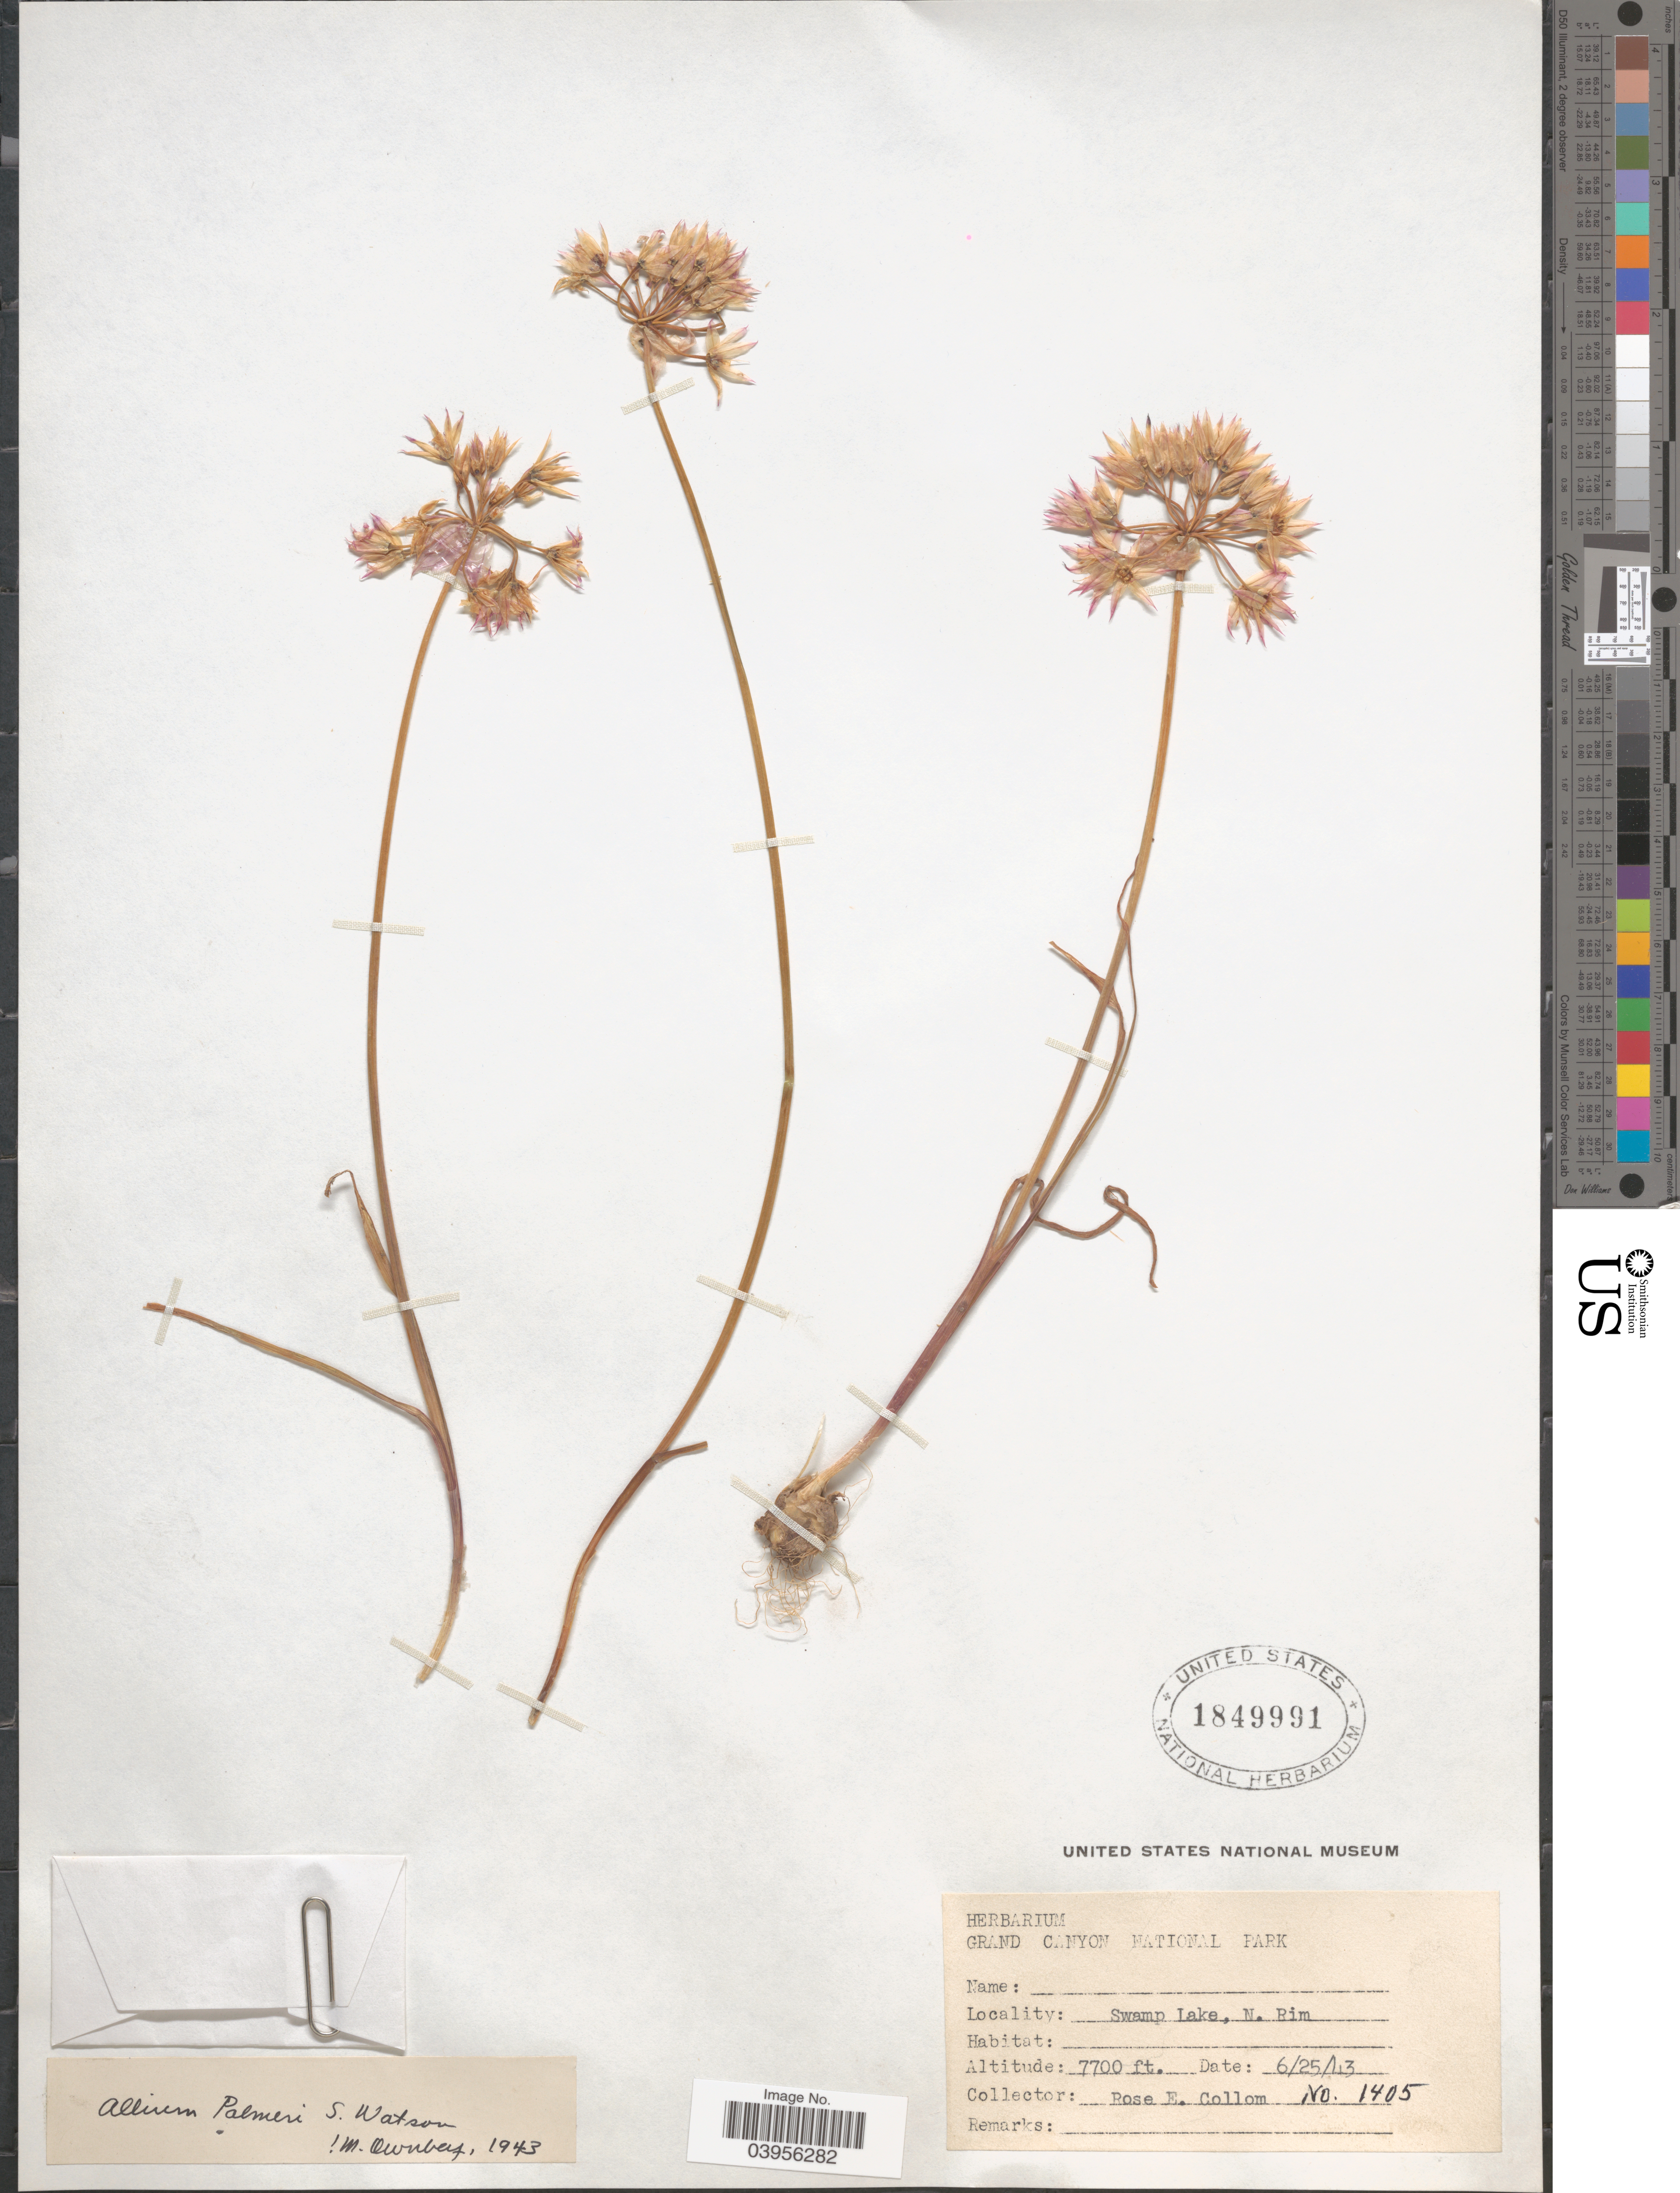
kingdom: Plantae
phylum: Tracheophyta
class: Liliopsida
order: Asparagales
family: Amaryllidaceae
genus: Allium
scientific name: Allium palmeri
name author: S. Watson in C. King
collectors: R. E. Collom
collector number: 1405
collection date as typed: Transcribed d/m/y: 25/6/43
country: United States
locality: Grand Canyon National Park. Swamp Lake, N. Rim.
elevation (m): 2347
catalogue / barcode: US 1849991